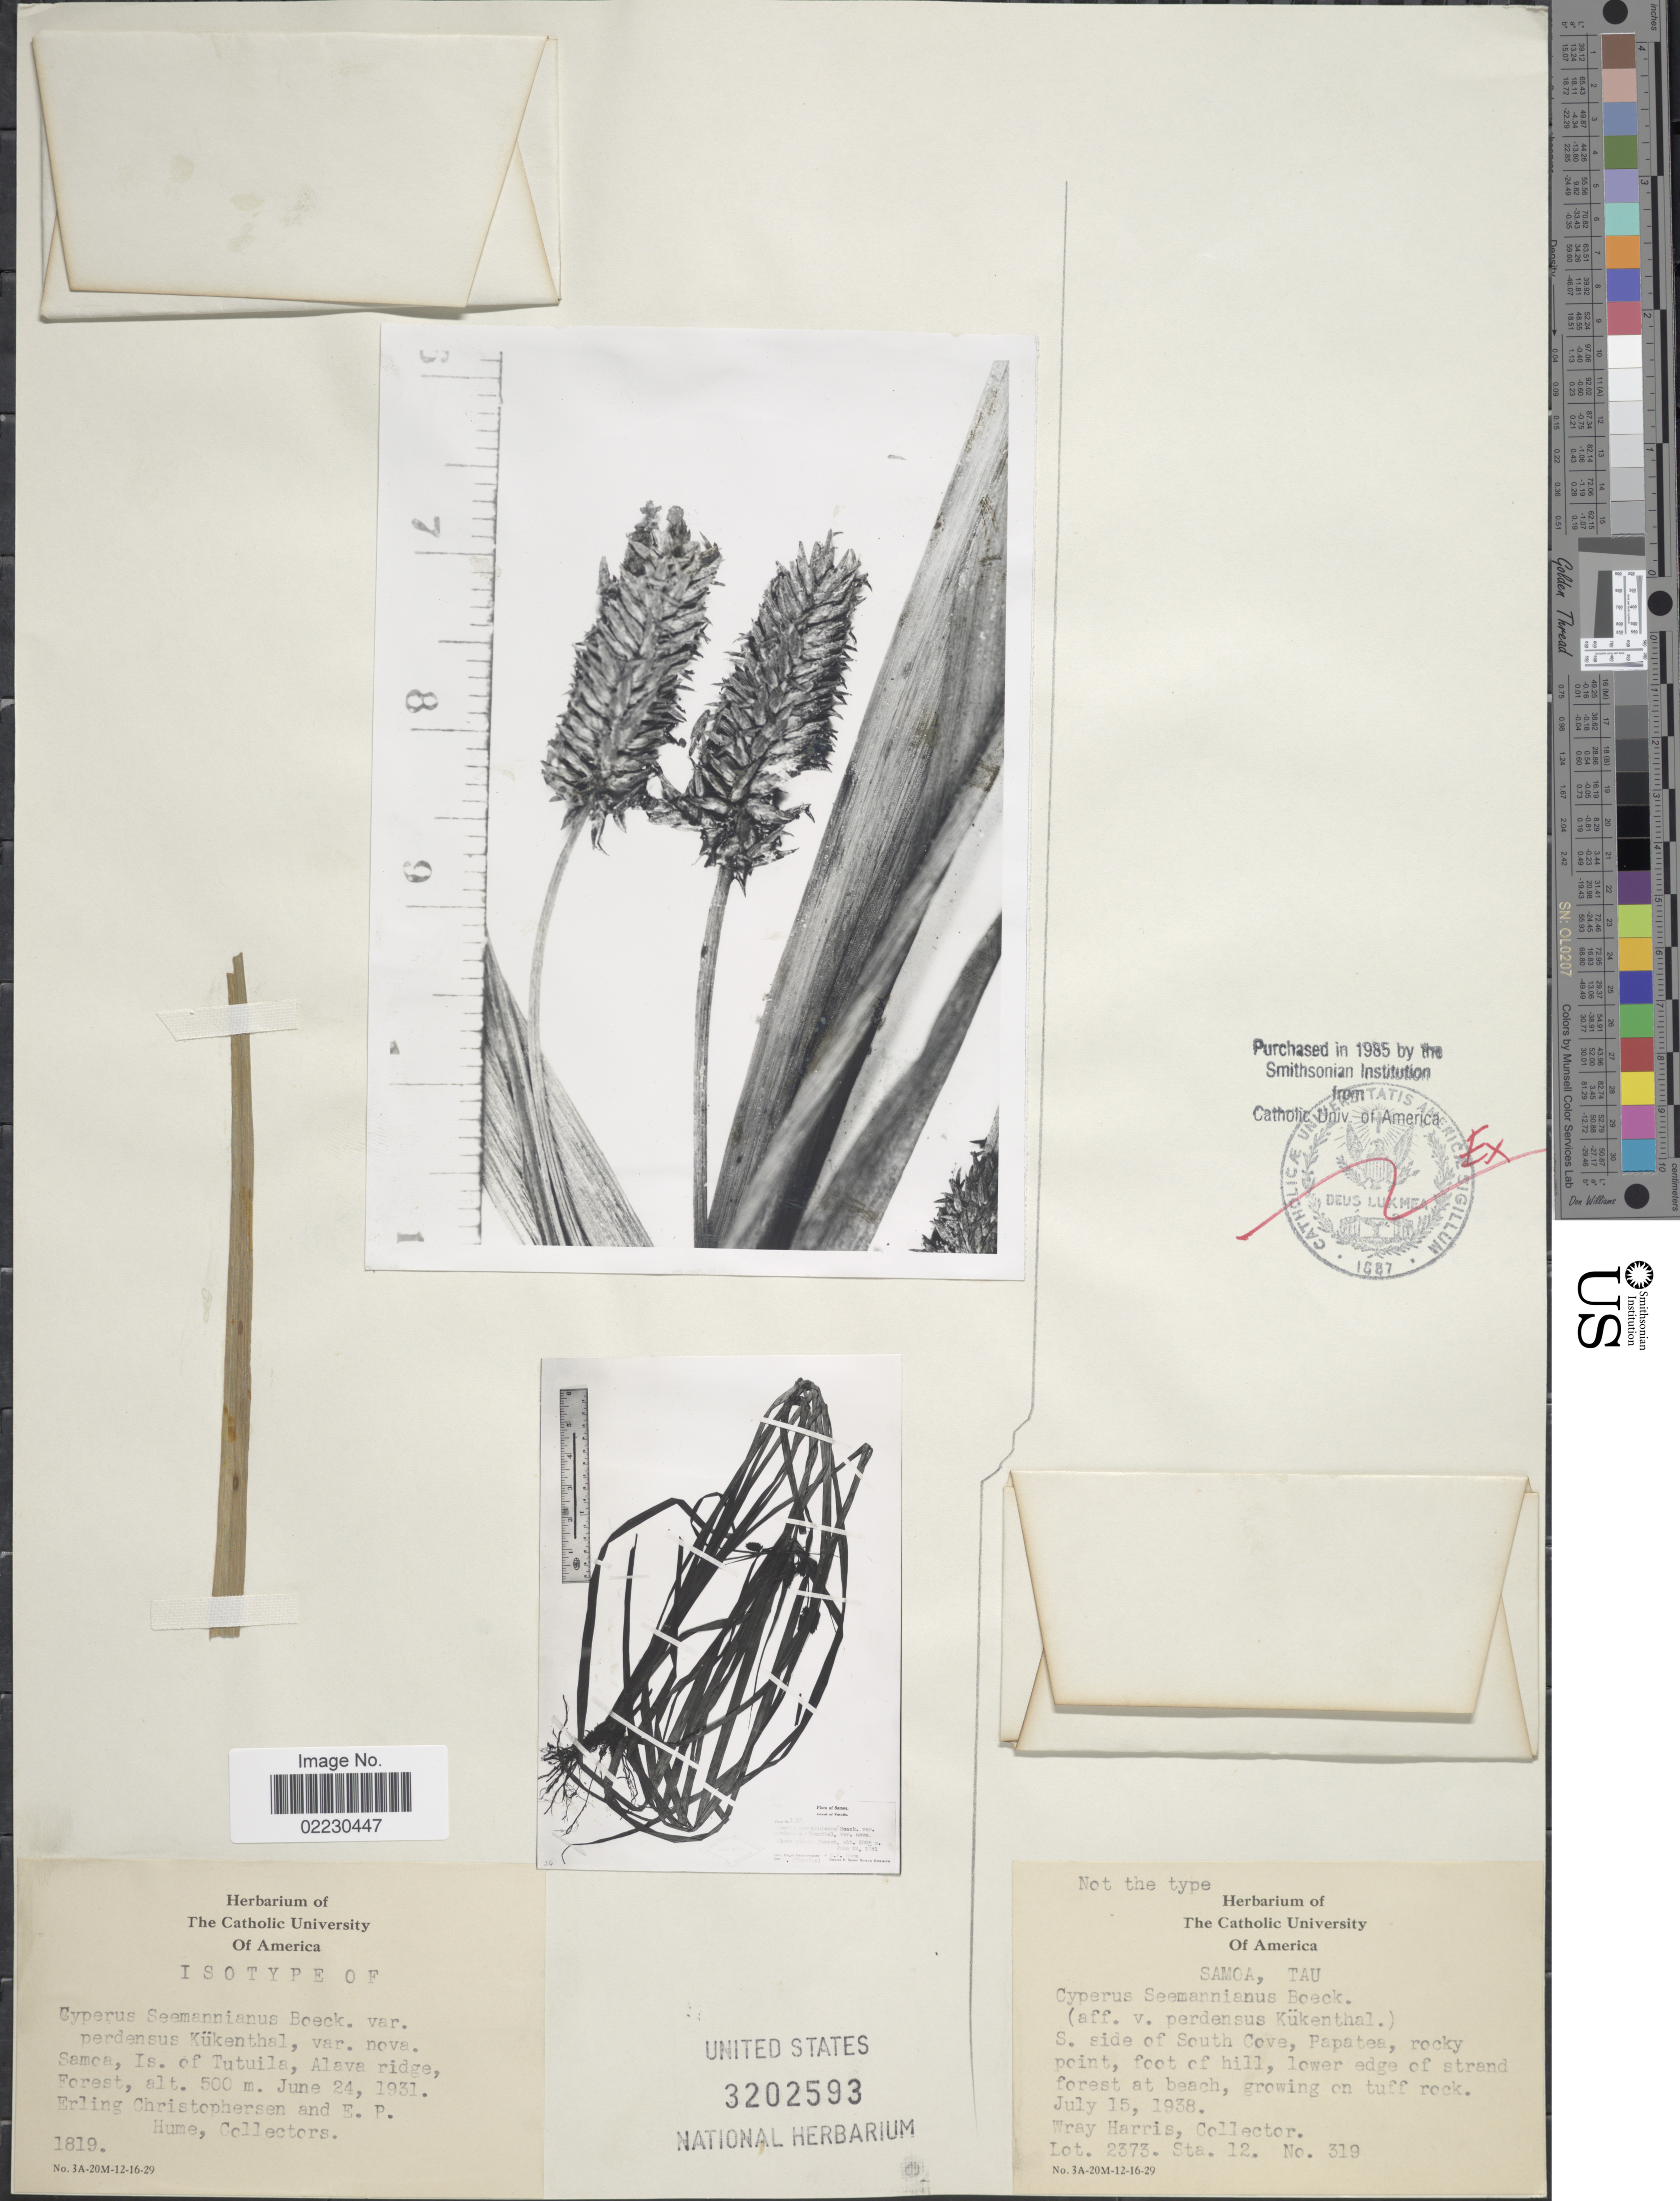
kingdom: Plantae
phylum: Tracheophyta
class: Liliopsida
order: Poales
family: Cyperaceae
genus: Cyperus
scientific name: Cyperus seemannianus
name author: Boeckeler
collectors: E. Christophersen & E. P. Hume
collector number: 1819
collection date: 1931-06-24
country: American Samoa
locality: Samoa, Is. of Tutuila, Alava ridge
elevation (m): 500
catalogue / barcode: US 3202593